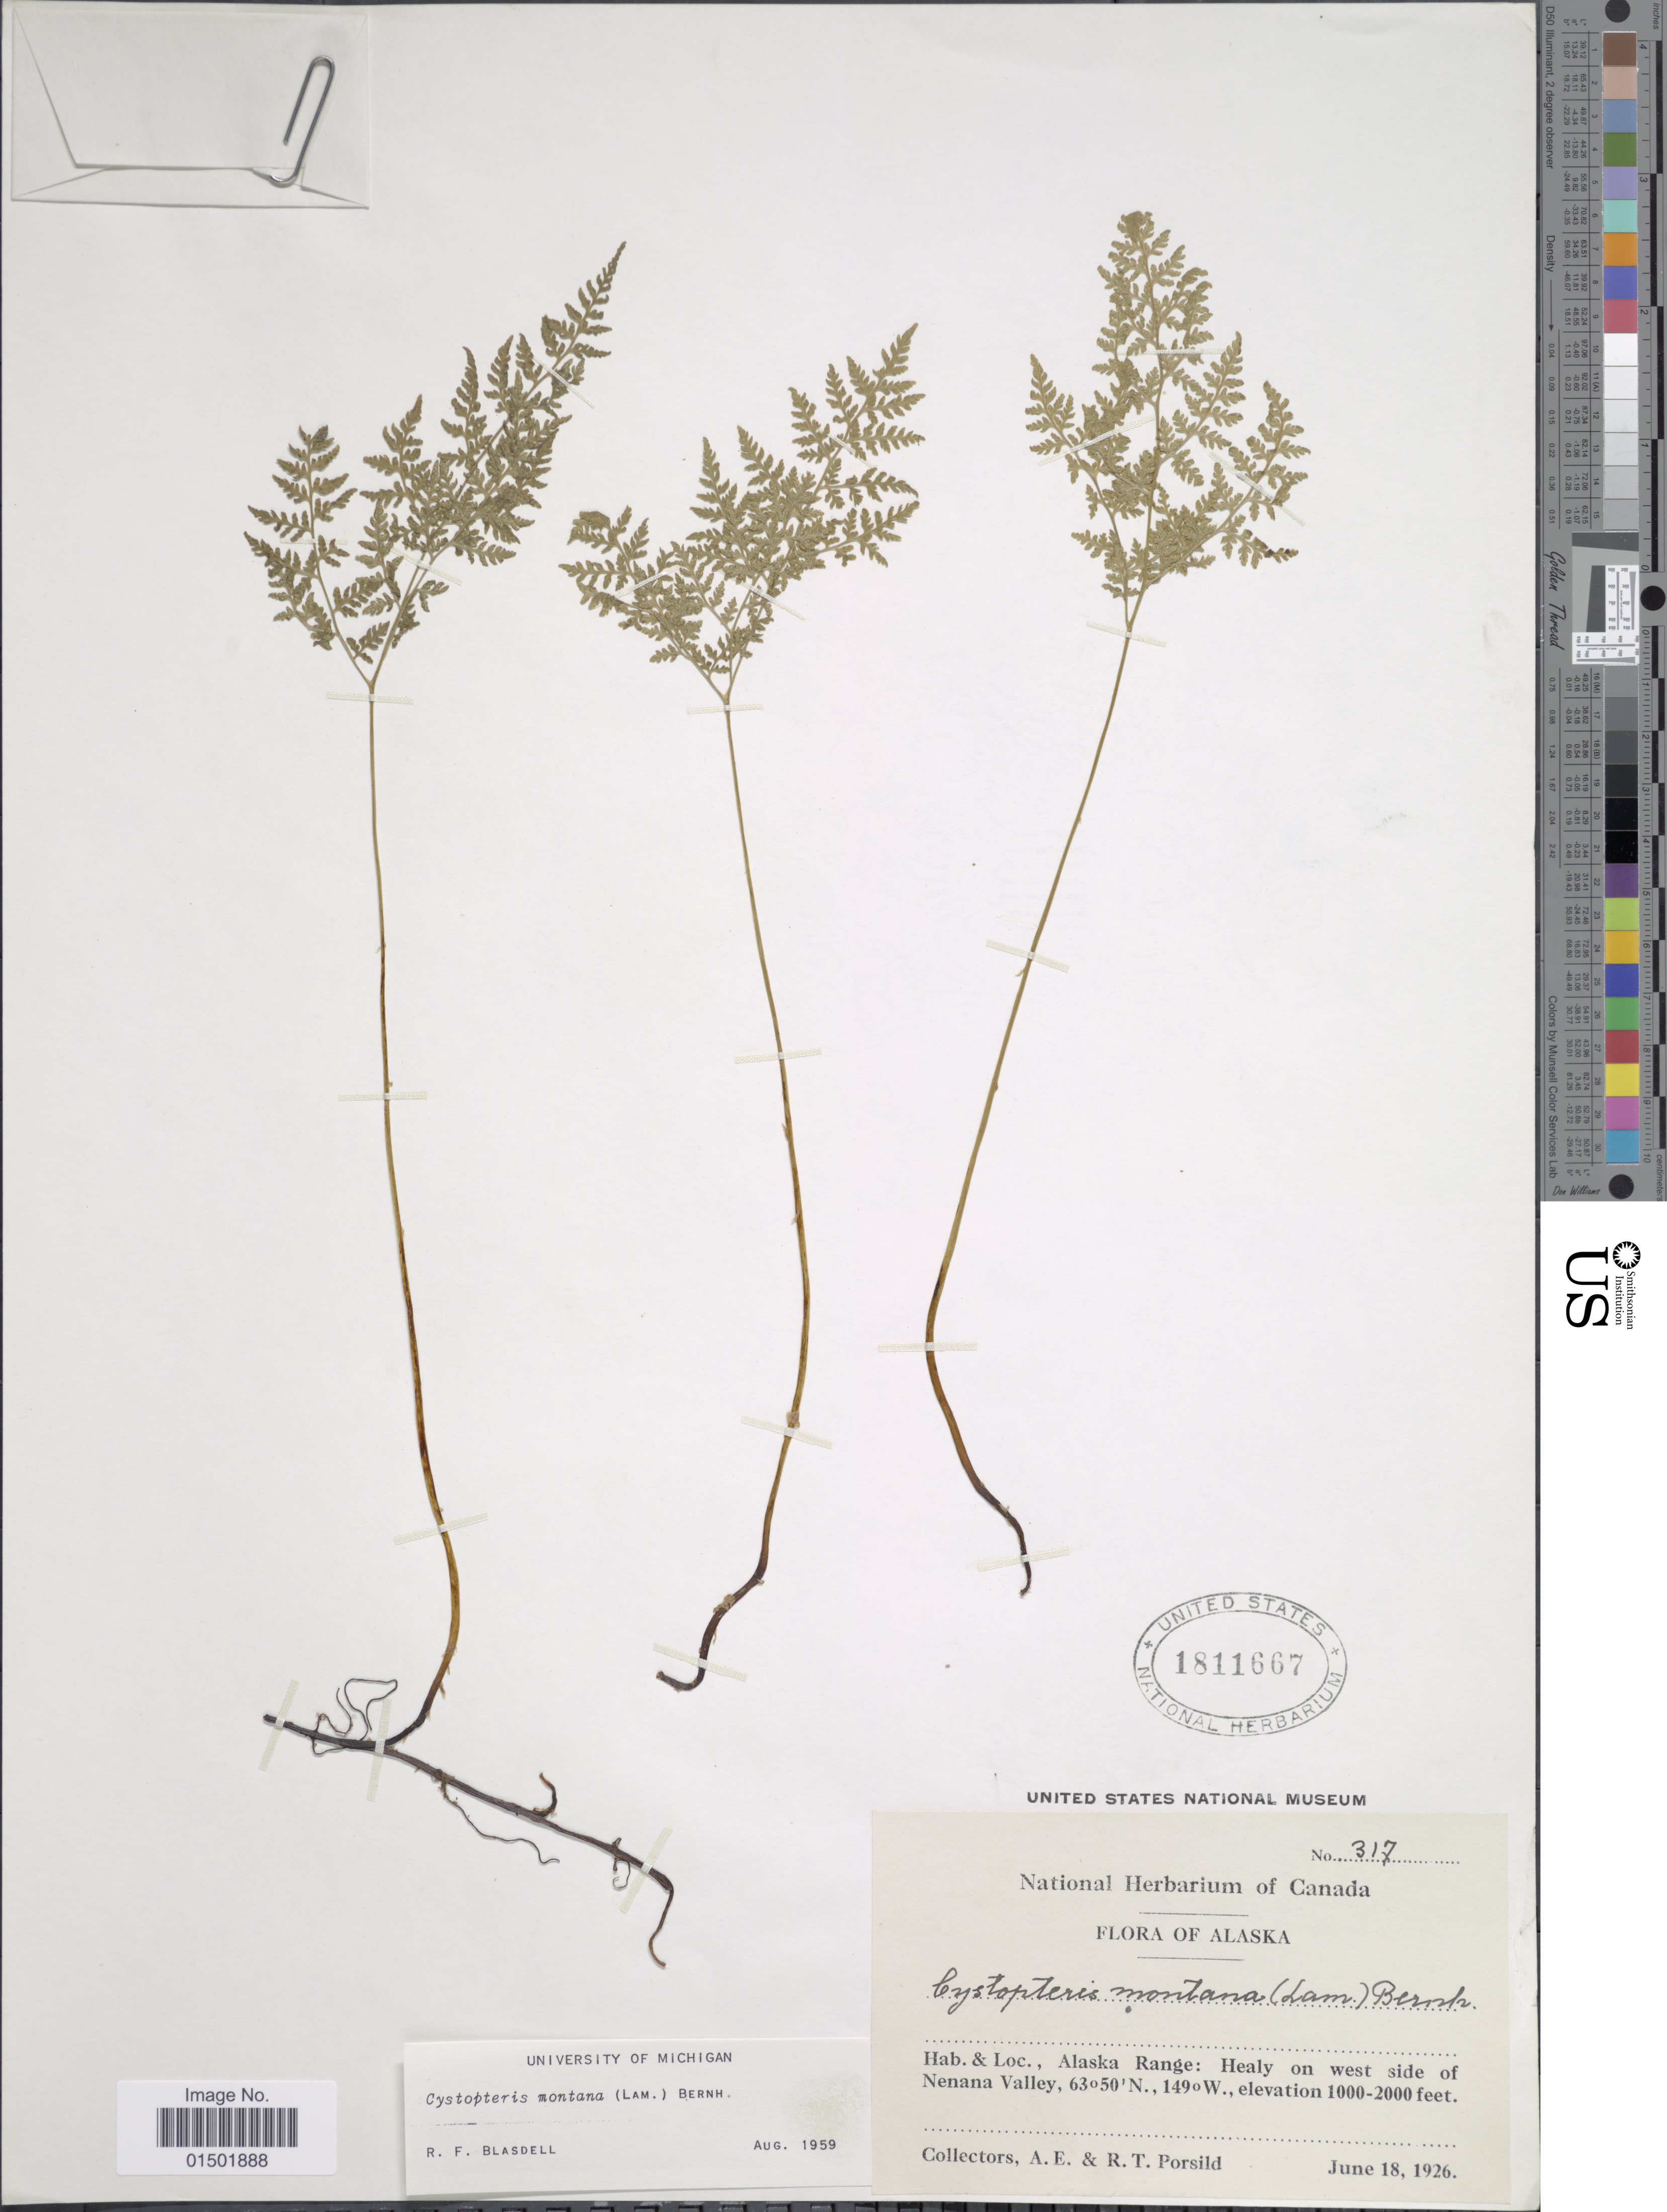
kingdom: Plantae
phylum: Tracheophyta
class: Polypodiopsida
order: Polypodiales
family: Cystopteridaceae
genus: Cystopteris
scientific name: Cystopteris montana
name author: (Lam.) Desv.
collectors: A. E. Porsild & R. T. Porsild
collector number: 317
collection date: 1926-06-18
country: United States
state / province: Alaska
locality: Alaska Range: Healy on west side of Nenana Valley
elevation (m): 305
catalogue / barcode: US 1811667